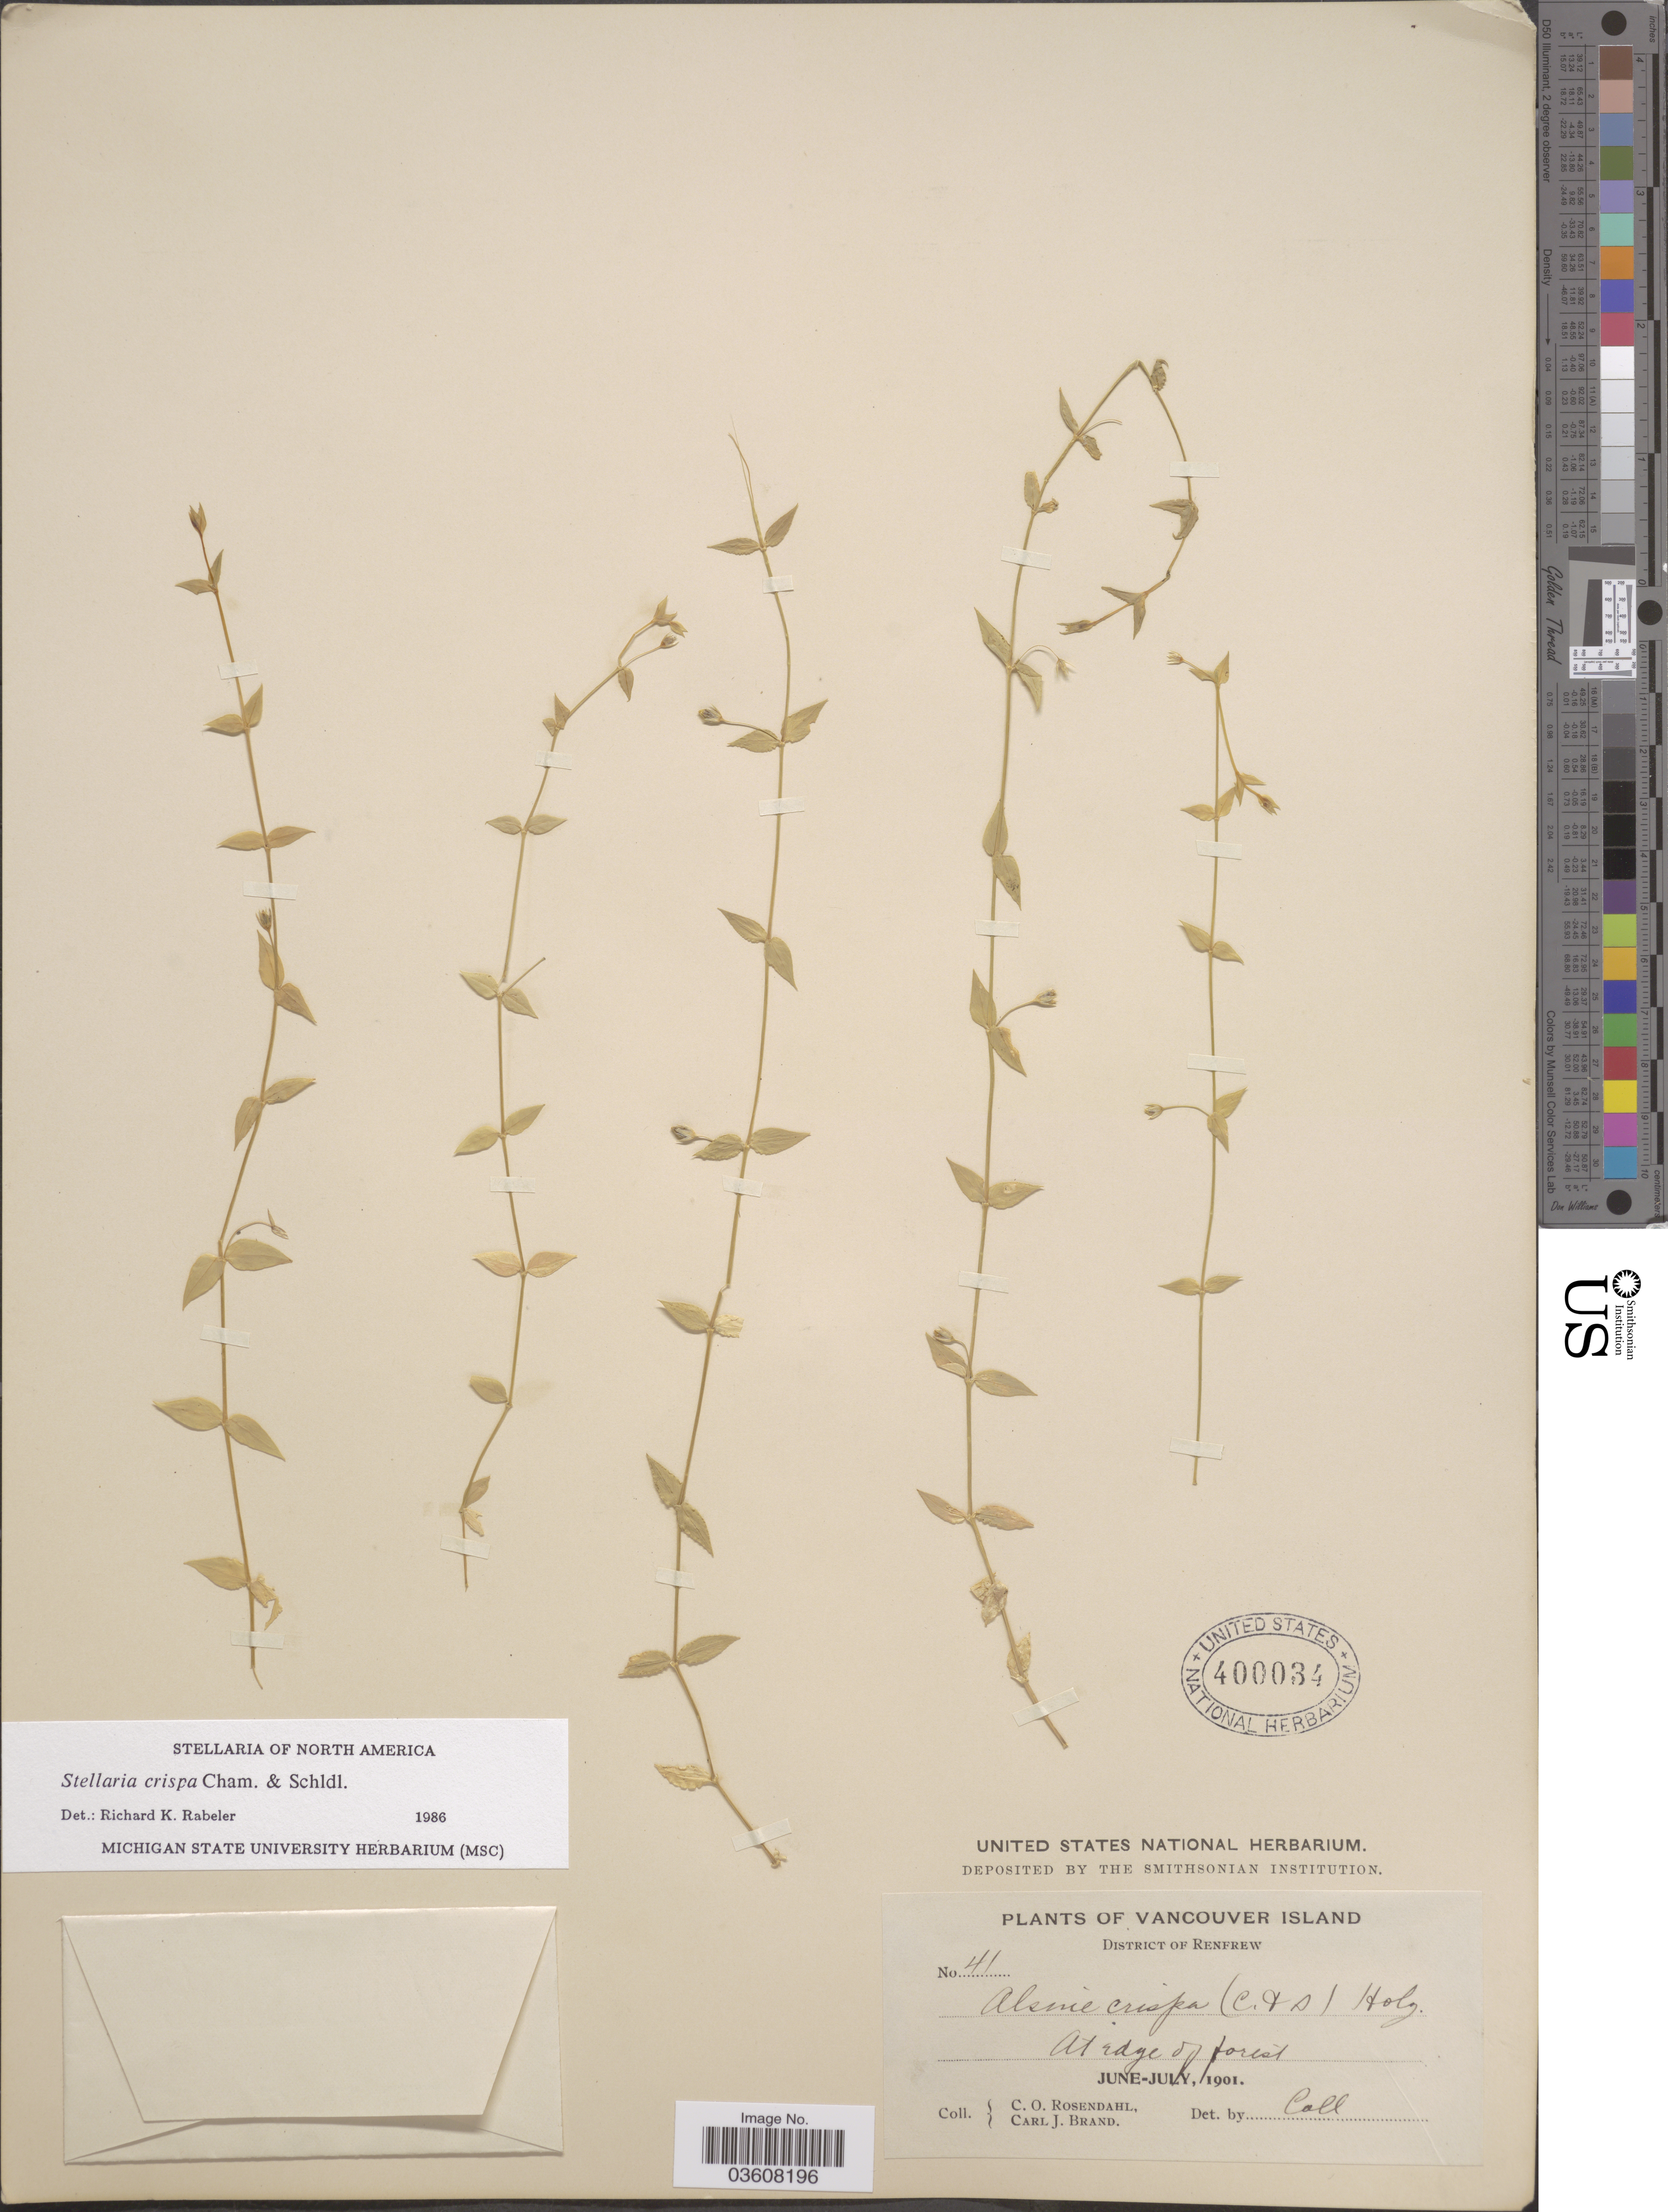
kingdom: Plantae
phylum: Tracheophyta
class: Magnoliopsida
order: Caryophyllales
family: Caryophyllaceae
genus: Stellaria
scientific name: Stellaria crispa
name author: Cham. & Schltdl.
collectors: C. O. Rosendahl & C. J. Brand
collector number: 41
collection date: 1901-06/1901-07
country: Canada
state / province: British Columbia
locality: Vancouver Island. District of Renfrew. At edge of forest.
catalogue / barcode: US 400034